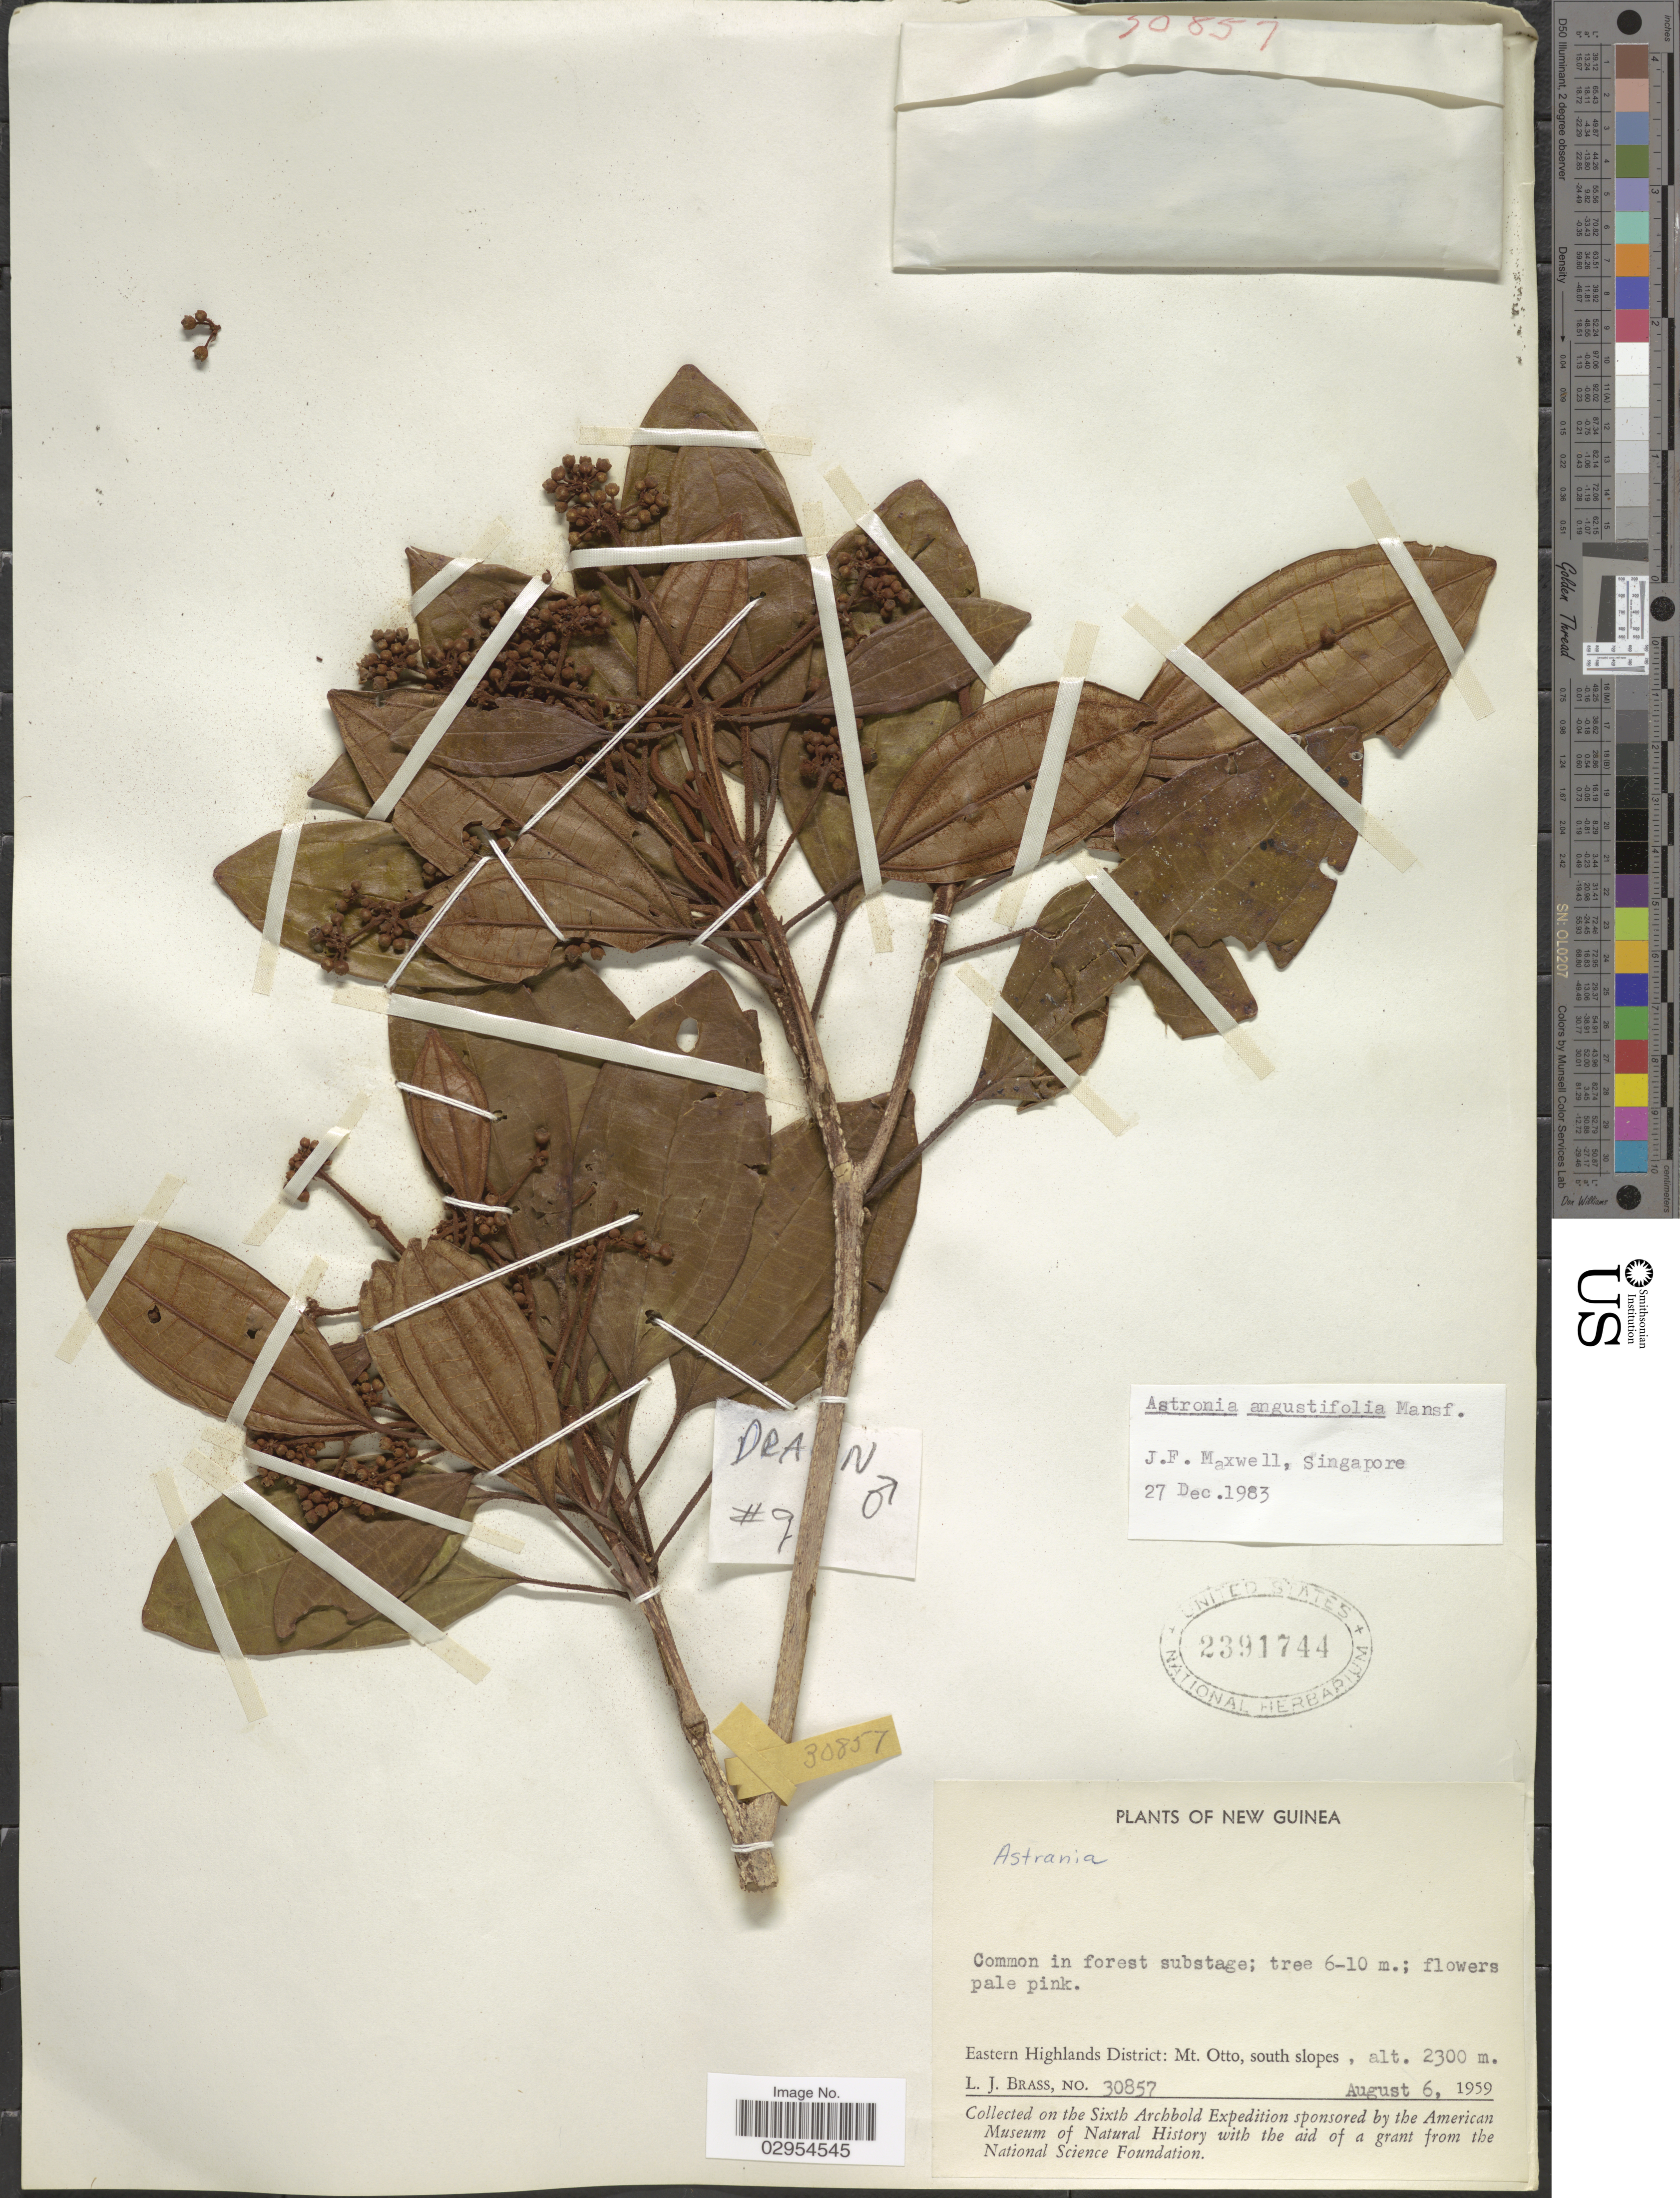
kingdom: Plantae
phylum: Tracheophyta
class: Magnoliopsida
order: Myrtales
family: Melastomataceae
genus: Astronia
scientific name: Astronia angustifolia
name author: Mansf.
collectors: L. J. Brass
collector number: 30857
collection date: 1959-08-06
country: Papua New Guinea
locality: New Guinea. Eastern Highlands District: Mt. Otto, south slopes.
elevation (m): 2300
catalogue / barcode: US 2391744